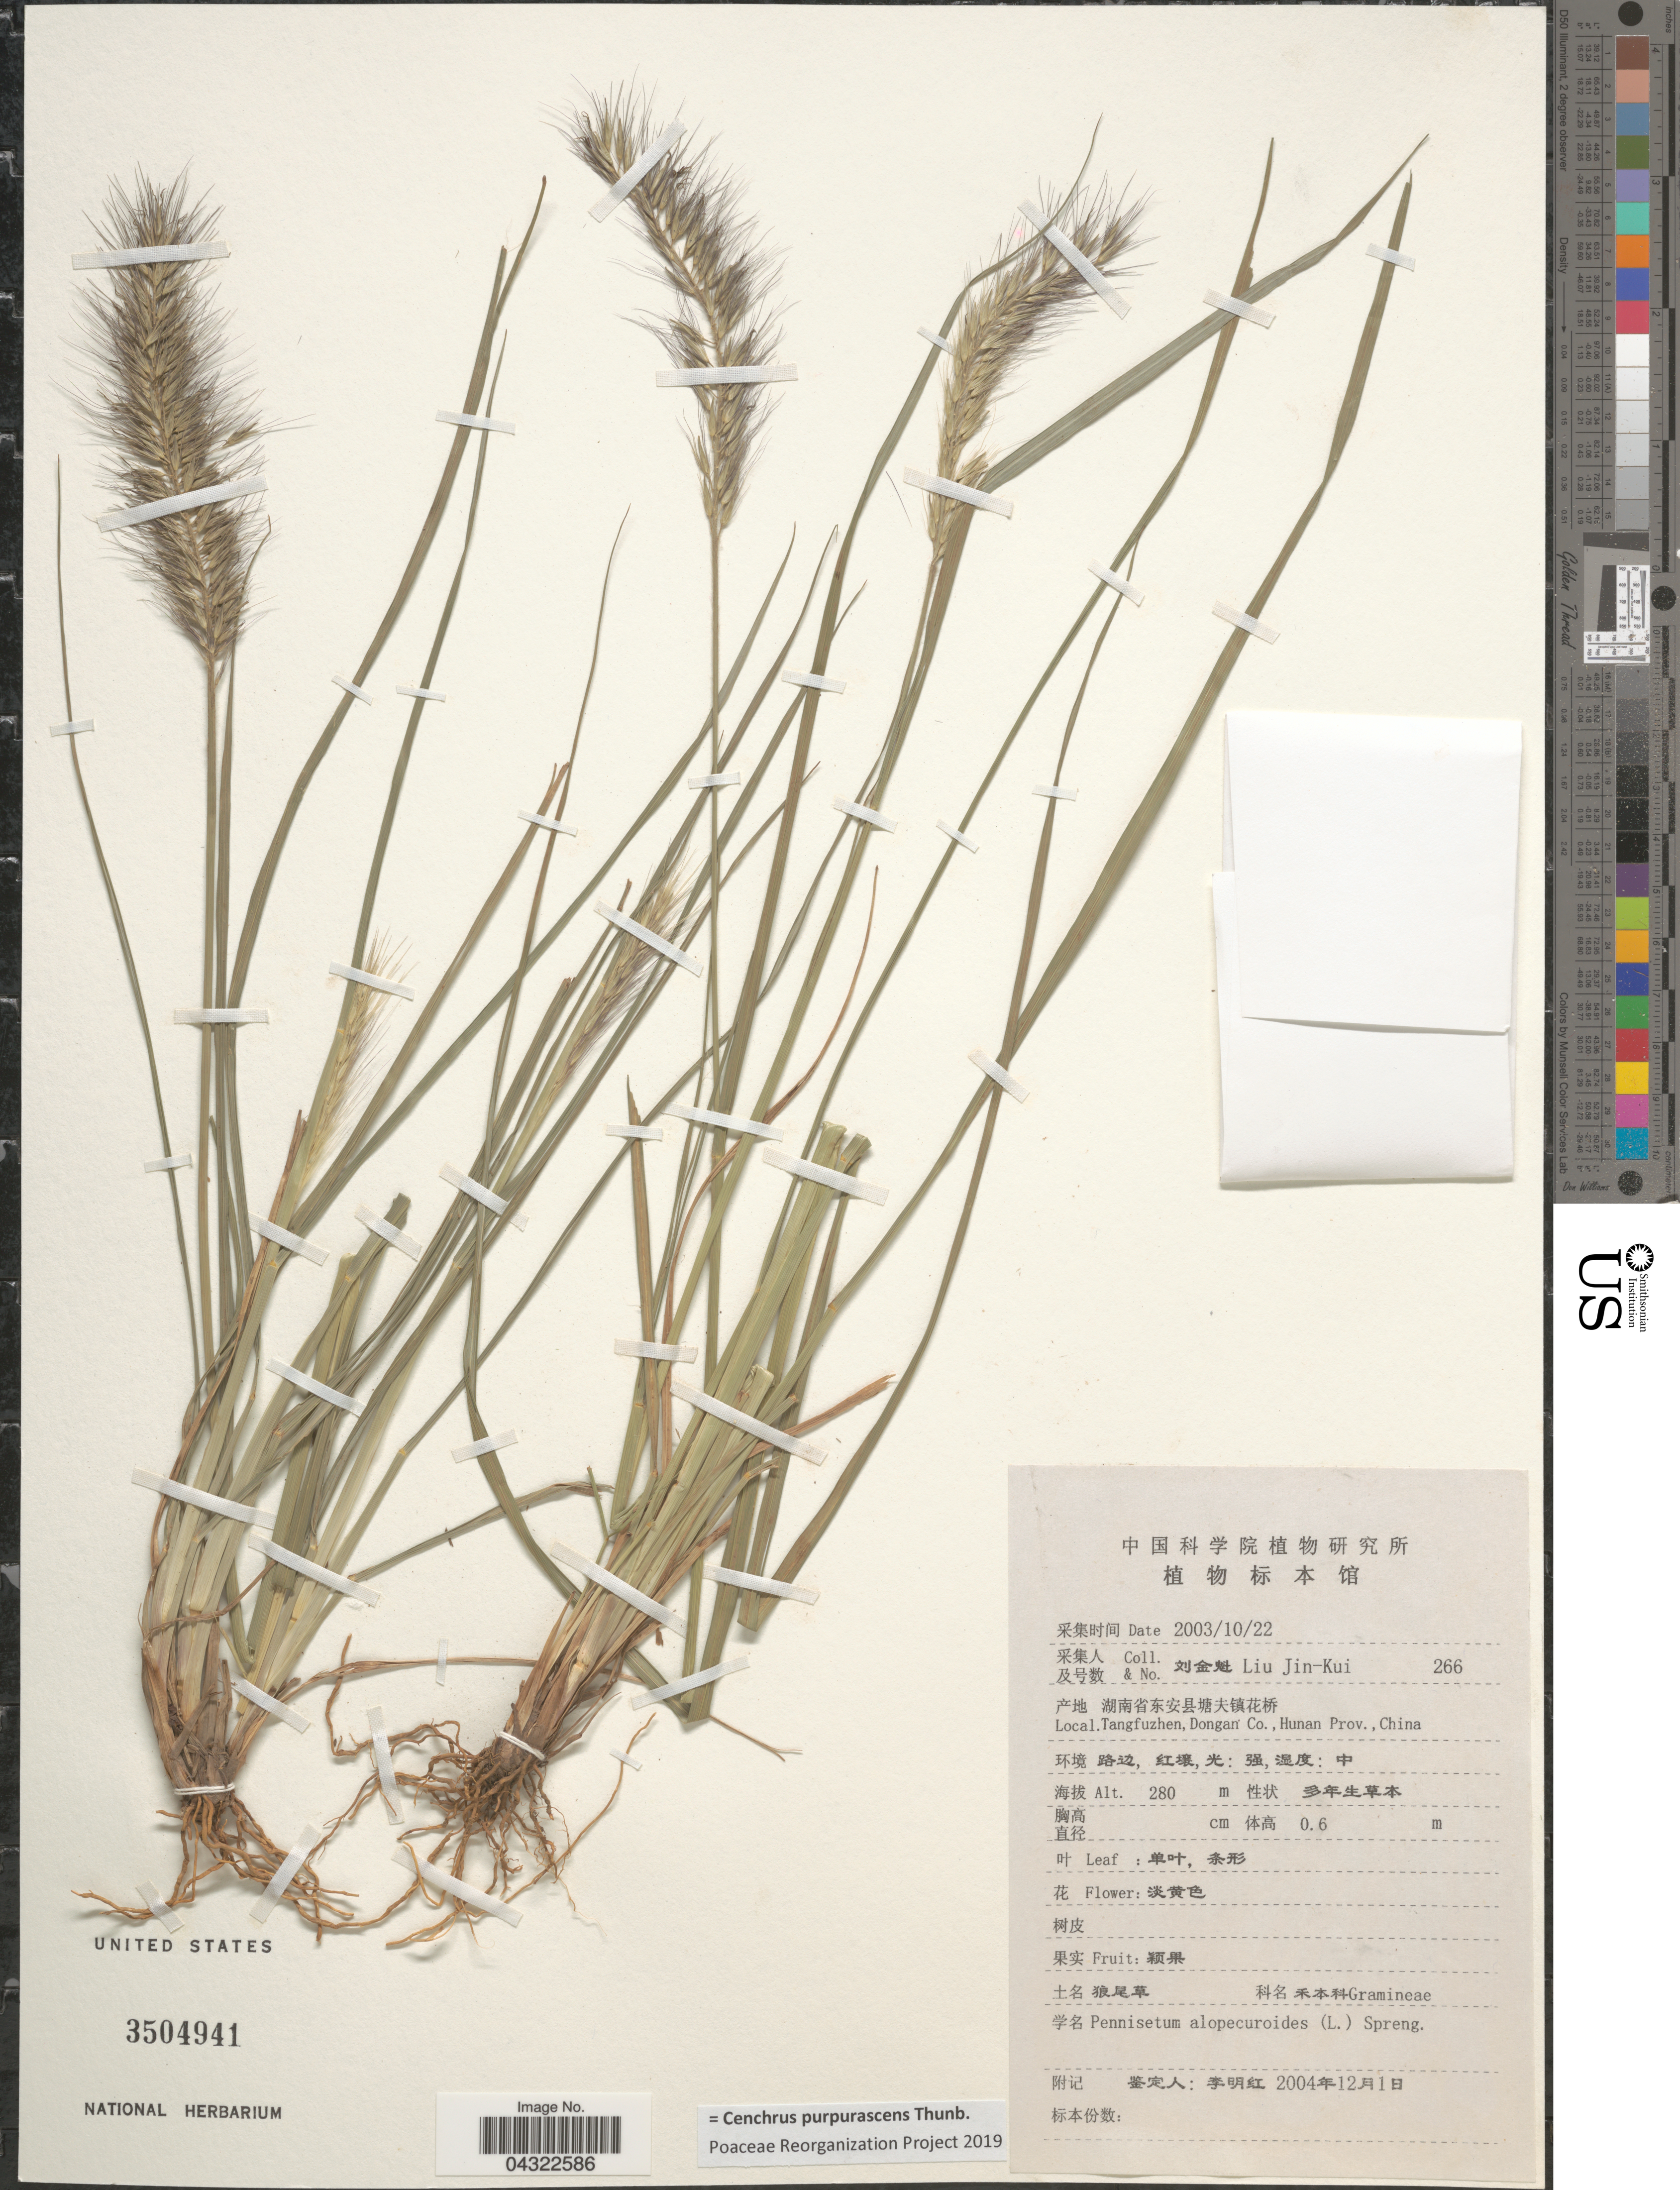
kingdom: Plantae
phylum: Tracheophyta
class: Liliopsida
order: Poales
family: Poaceae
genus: Cenchrus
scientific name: Cenchrus purpurascens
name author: Thunb.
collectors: Liu Jin-Kui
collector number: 266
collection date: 2003-10-22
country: China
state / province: Hunan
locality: Tangfuzhen, Dongan Co, Hunan Prov.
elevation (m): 280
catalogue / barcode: US 3504941